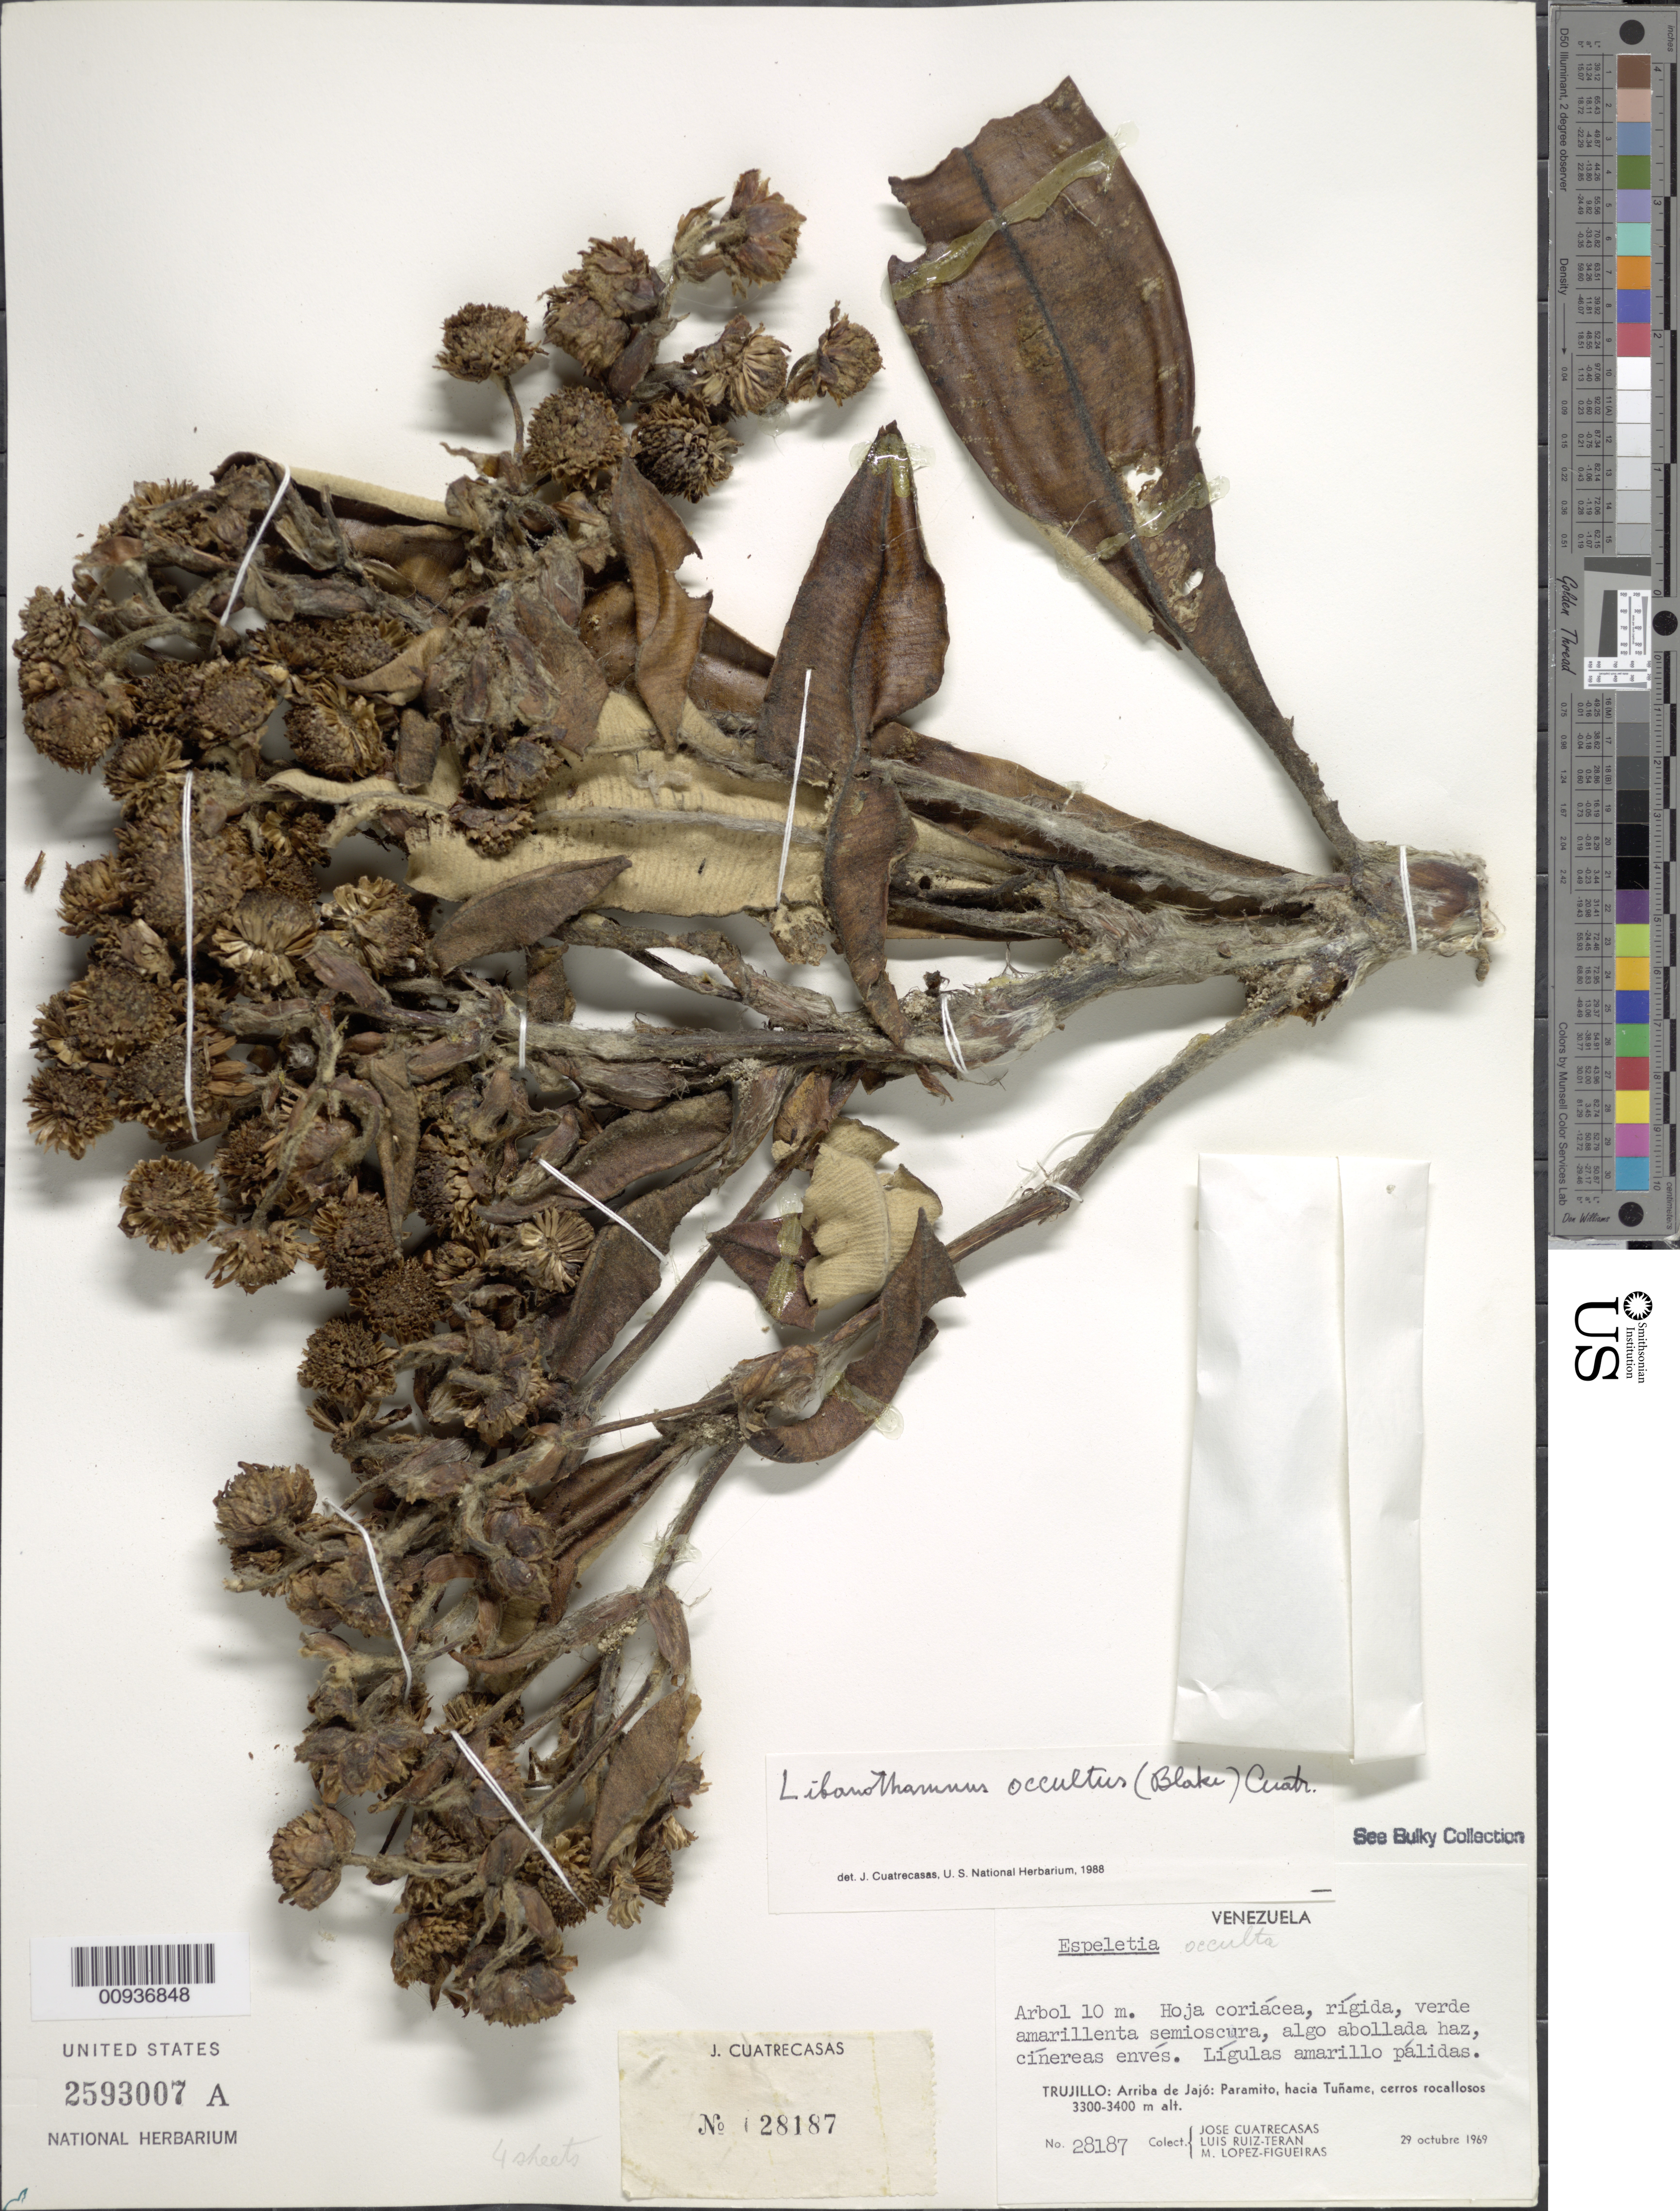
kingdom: Plantae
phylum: Tracheophyta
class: Magnoliopsida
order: Asterales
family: Asteraceae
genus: Libanothamnus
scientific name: Libanothamnus occultus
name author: (S.F. Blake) Cuatrec.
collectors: J. Cuatrecasas, L. E. Ruíz-Terán & M. López Figueiras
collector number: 28187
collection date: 1969-10-29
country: Venezuela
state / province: Trujillo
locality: Arriba de Jajó: Paramito, hacia Tuñame.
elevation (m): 3300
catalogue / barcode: US 2593007A